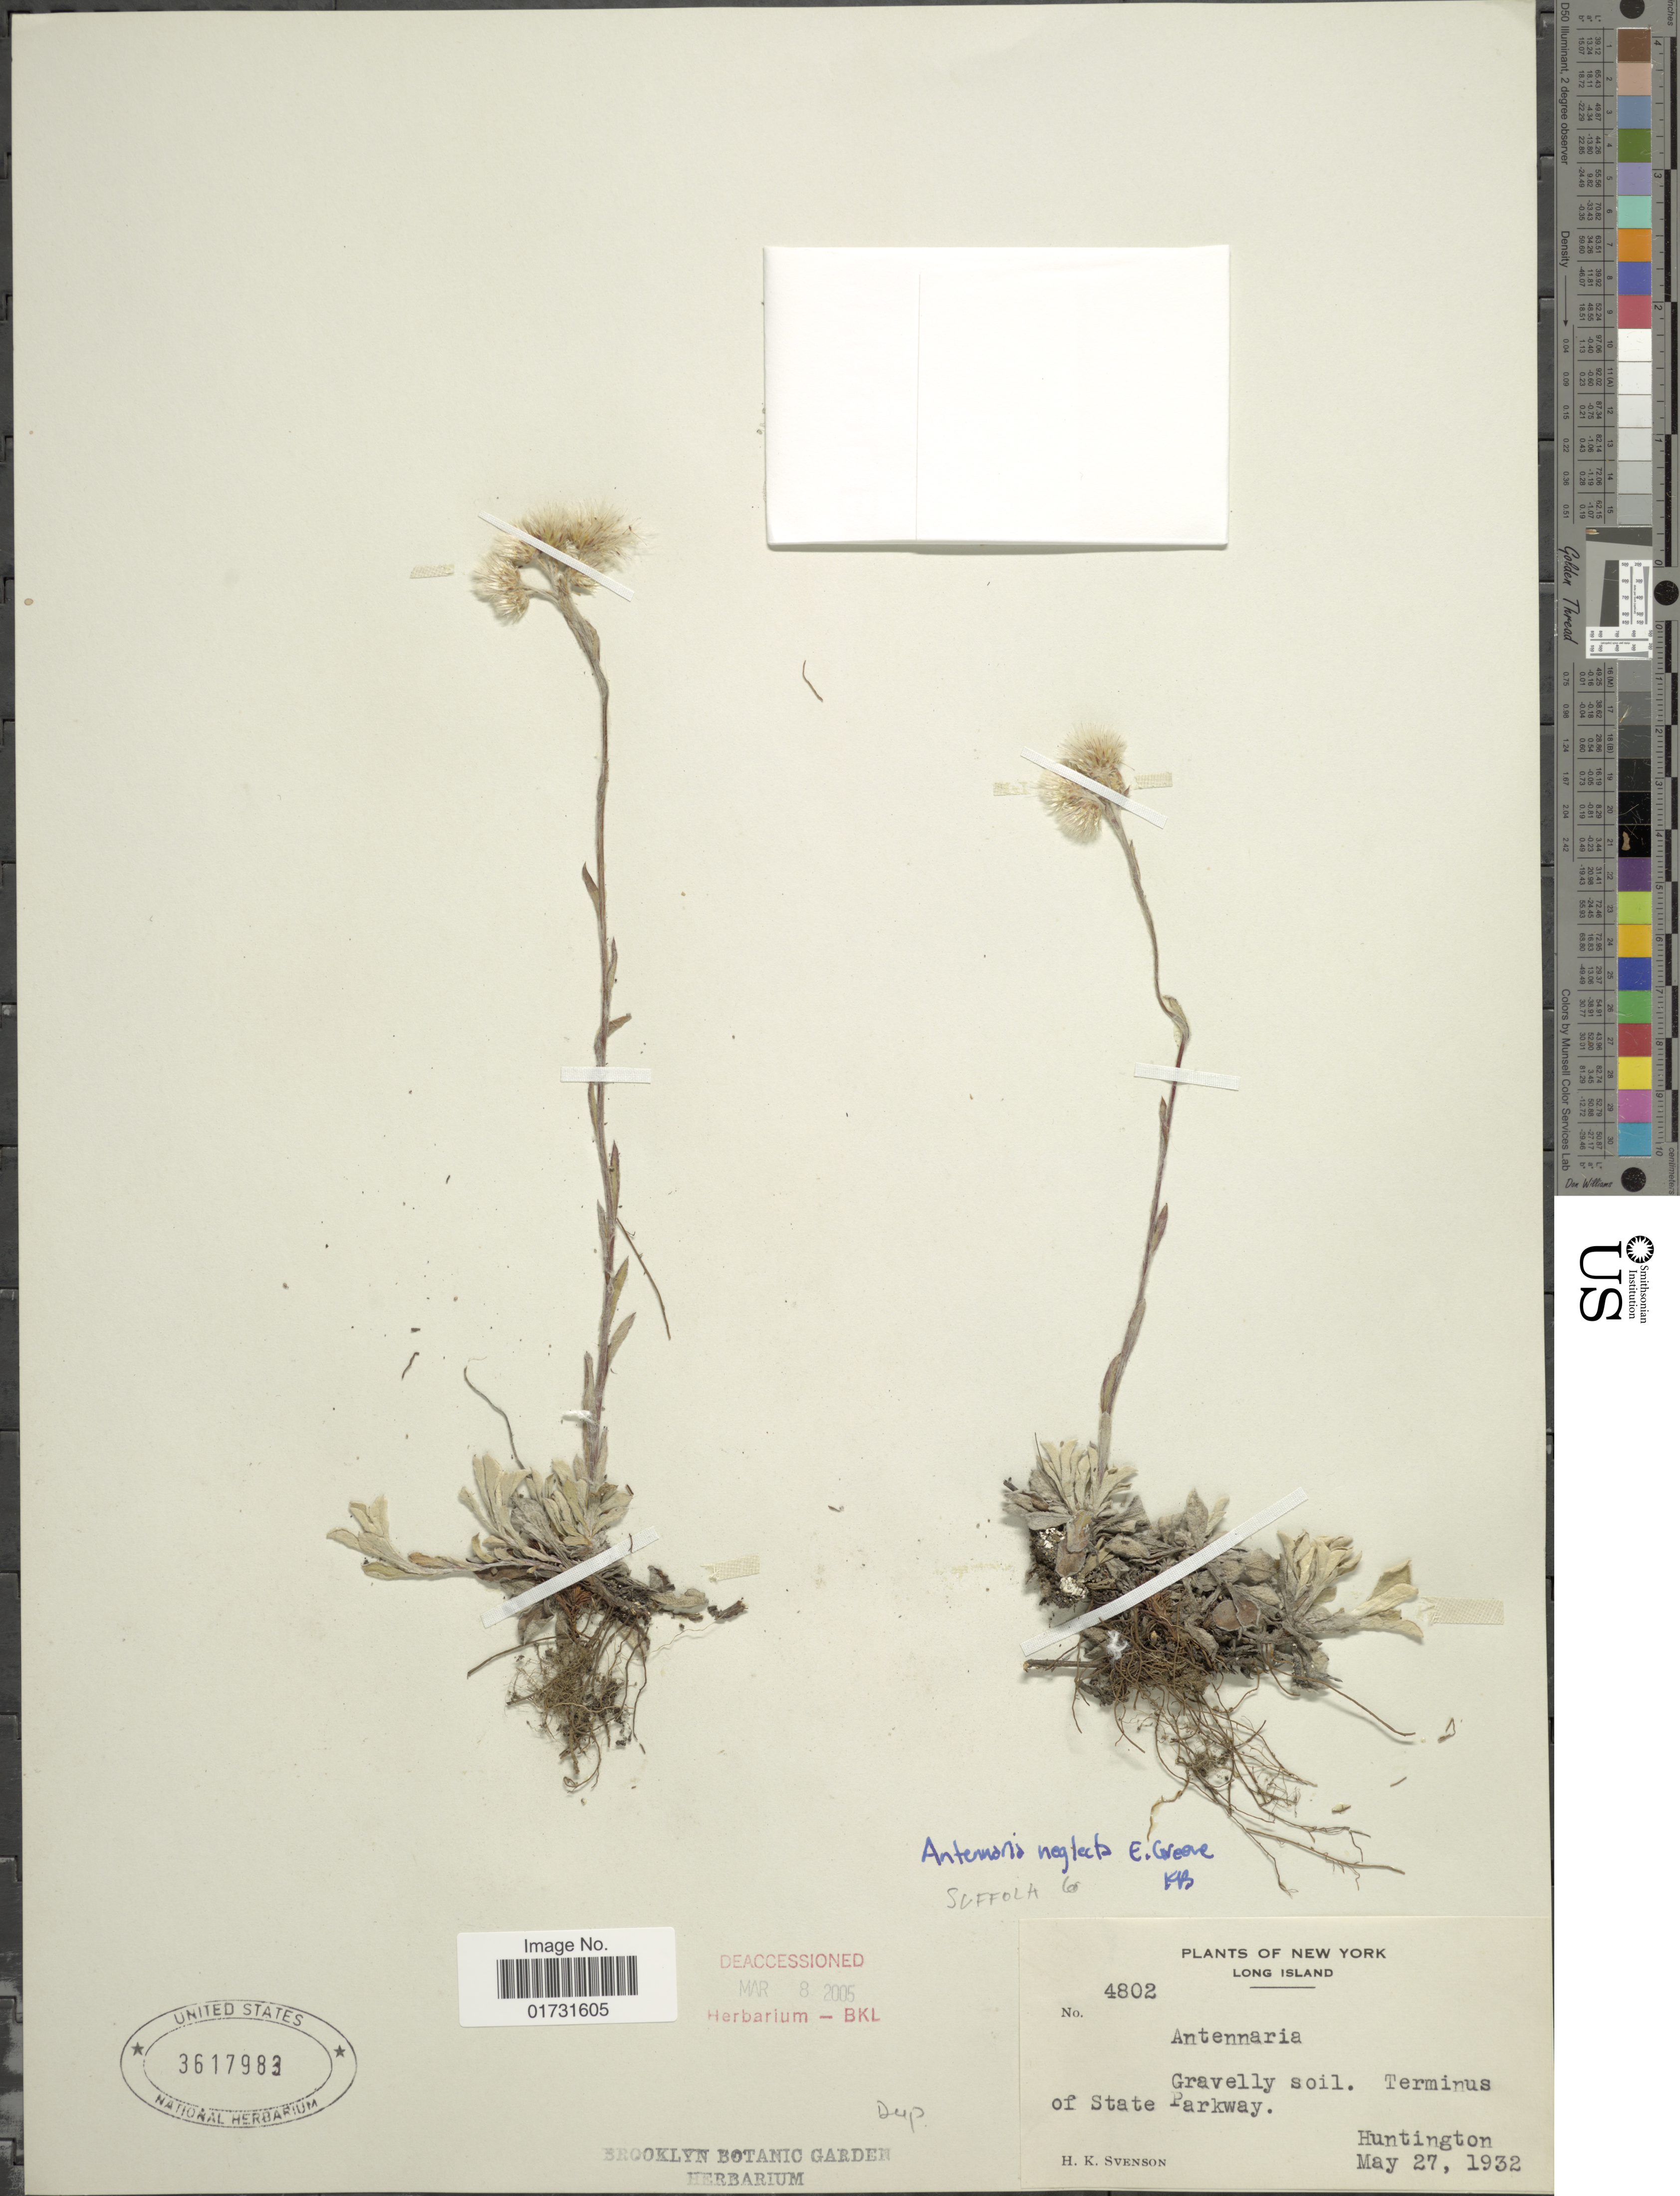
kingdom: Plantae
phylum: Tracheophyta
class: Magnoliopsida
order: Asterales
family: Asteraceae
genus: Antennaria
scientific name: Antennaria neglecta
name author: Greene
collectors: H. K. Svenson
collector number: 4802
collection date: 1932-05-27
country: United States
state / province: New York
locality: Long Island. State Parkway. Huntington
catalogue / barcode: US 3617983